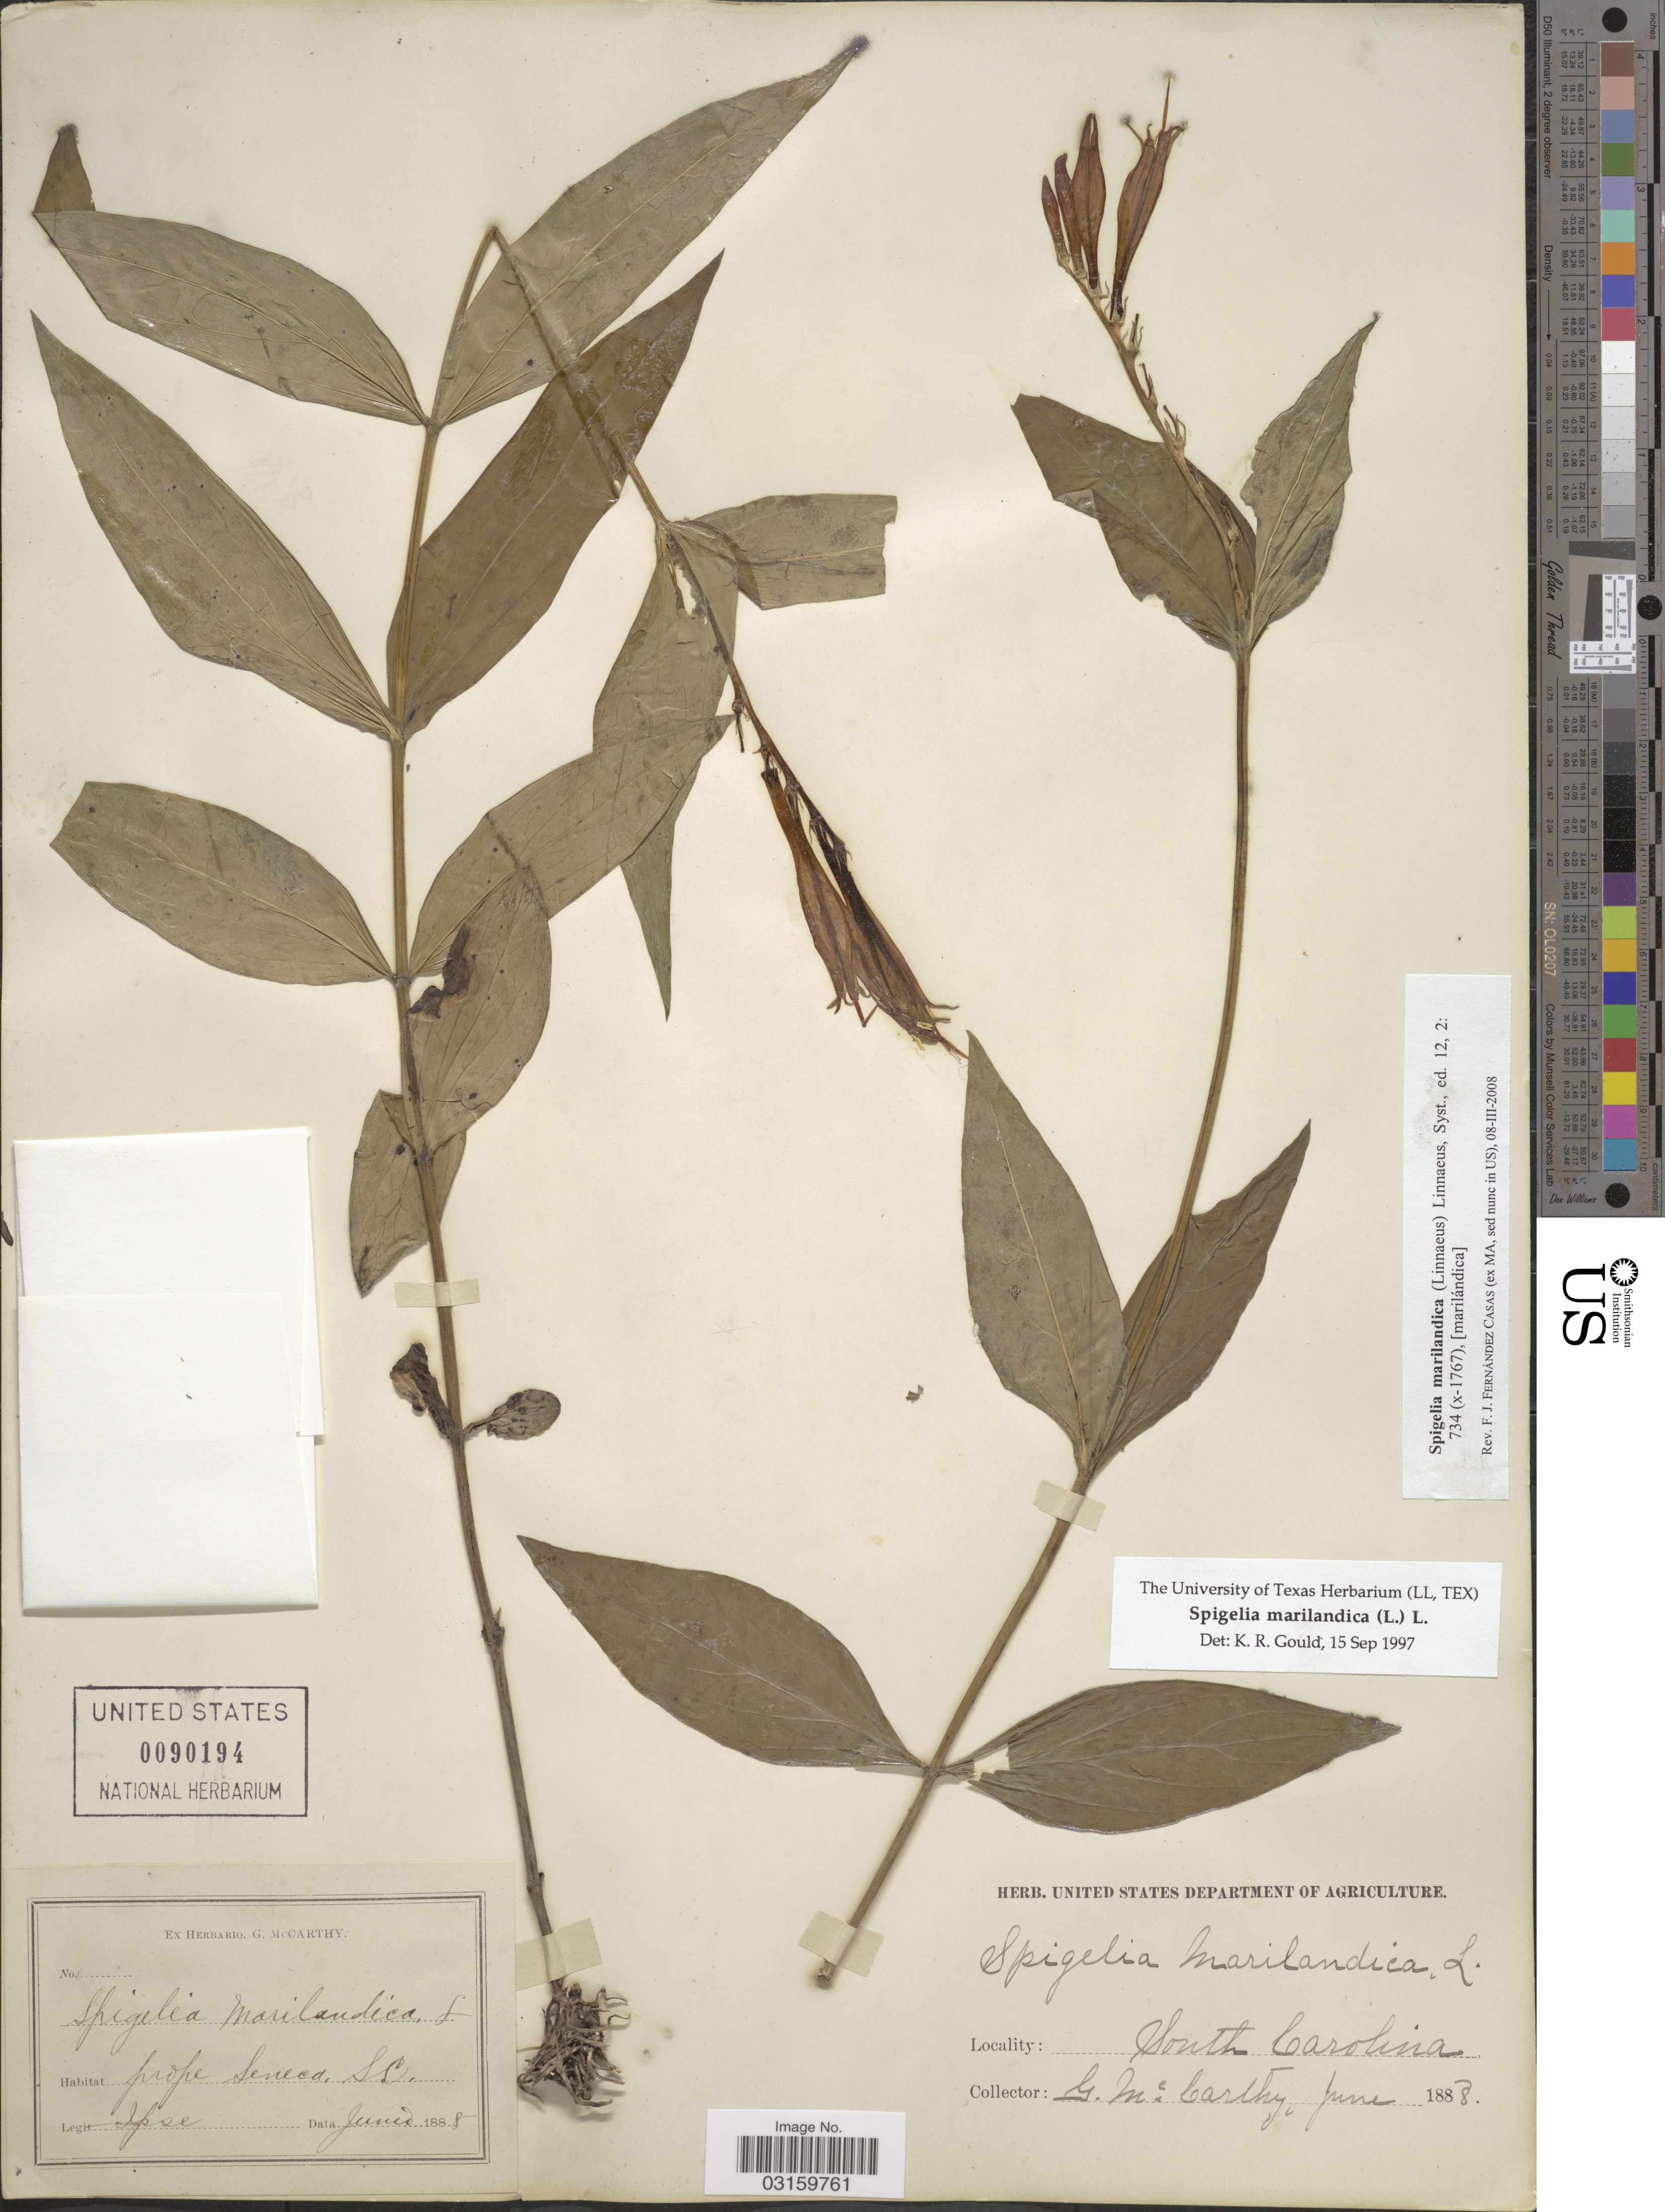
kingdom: Plantae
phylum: Tracheophyta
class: Magnoliopsida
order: Gentianales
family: Loganiaceae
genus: Spigelia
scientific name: Spigelia marilandica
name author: (L.) L.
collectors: G. M. McCarthy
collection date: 1888-06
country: United States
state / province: South Carolina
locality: Prope Seneca.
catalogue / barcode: US 90194